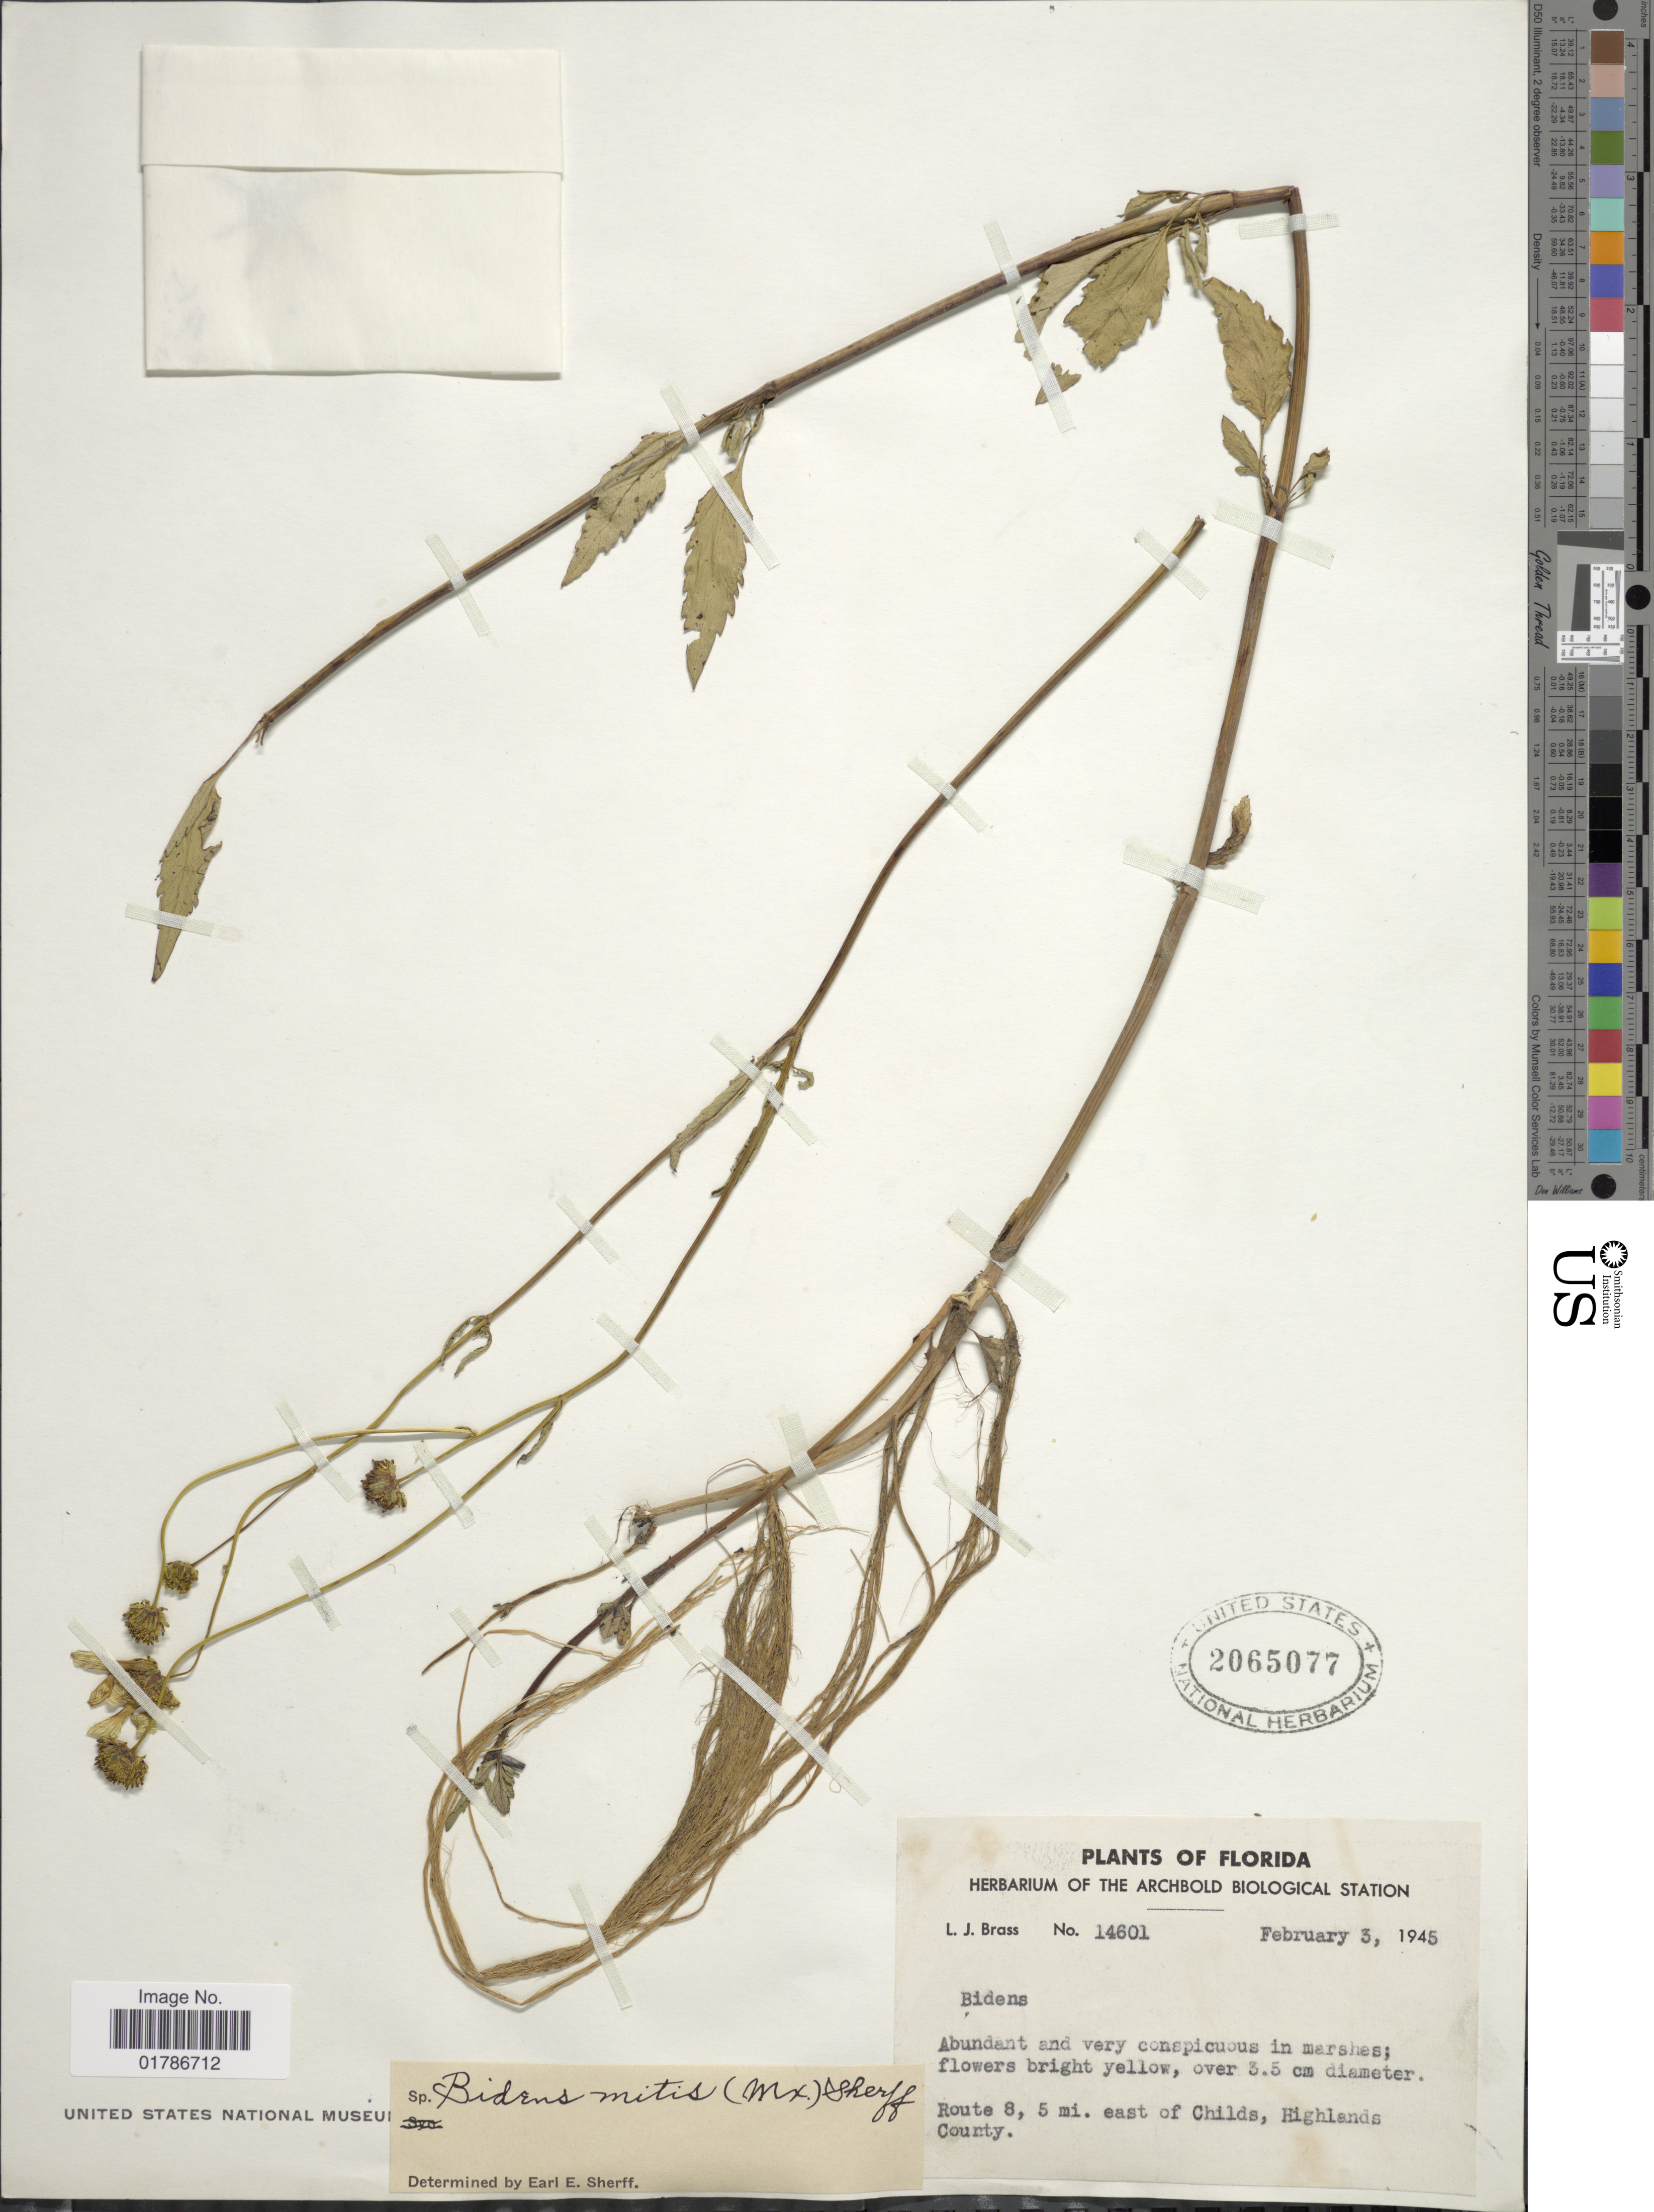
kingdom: Plantae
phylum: Tracheophyta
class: Magnoliopsida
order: Asterales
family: Asteraceae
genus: Bidens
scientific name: Bidens mitis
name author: (Michx.) Sherff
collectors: L. J. Brass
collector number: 14601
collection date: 1945-02-03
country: United States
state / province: Florida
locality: Route 8, 5 mi. east of Childs, Highlands County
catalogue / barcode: US 2065077